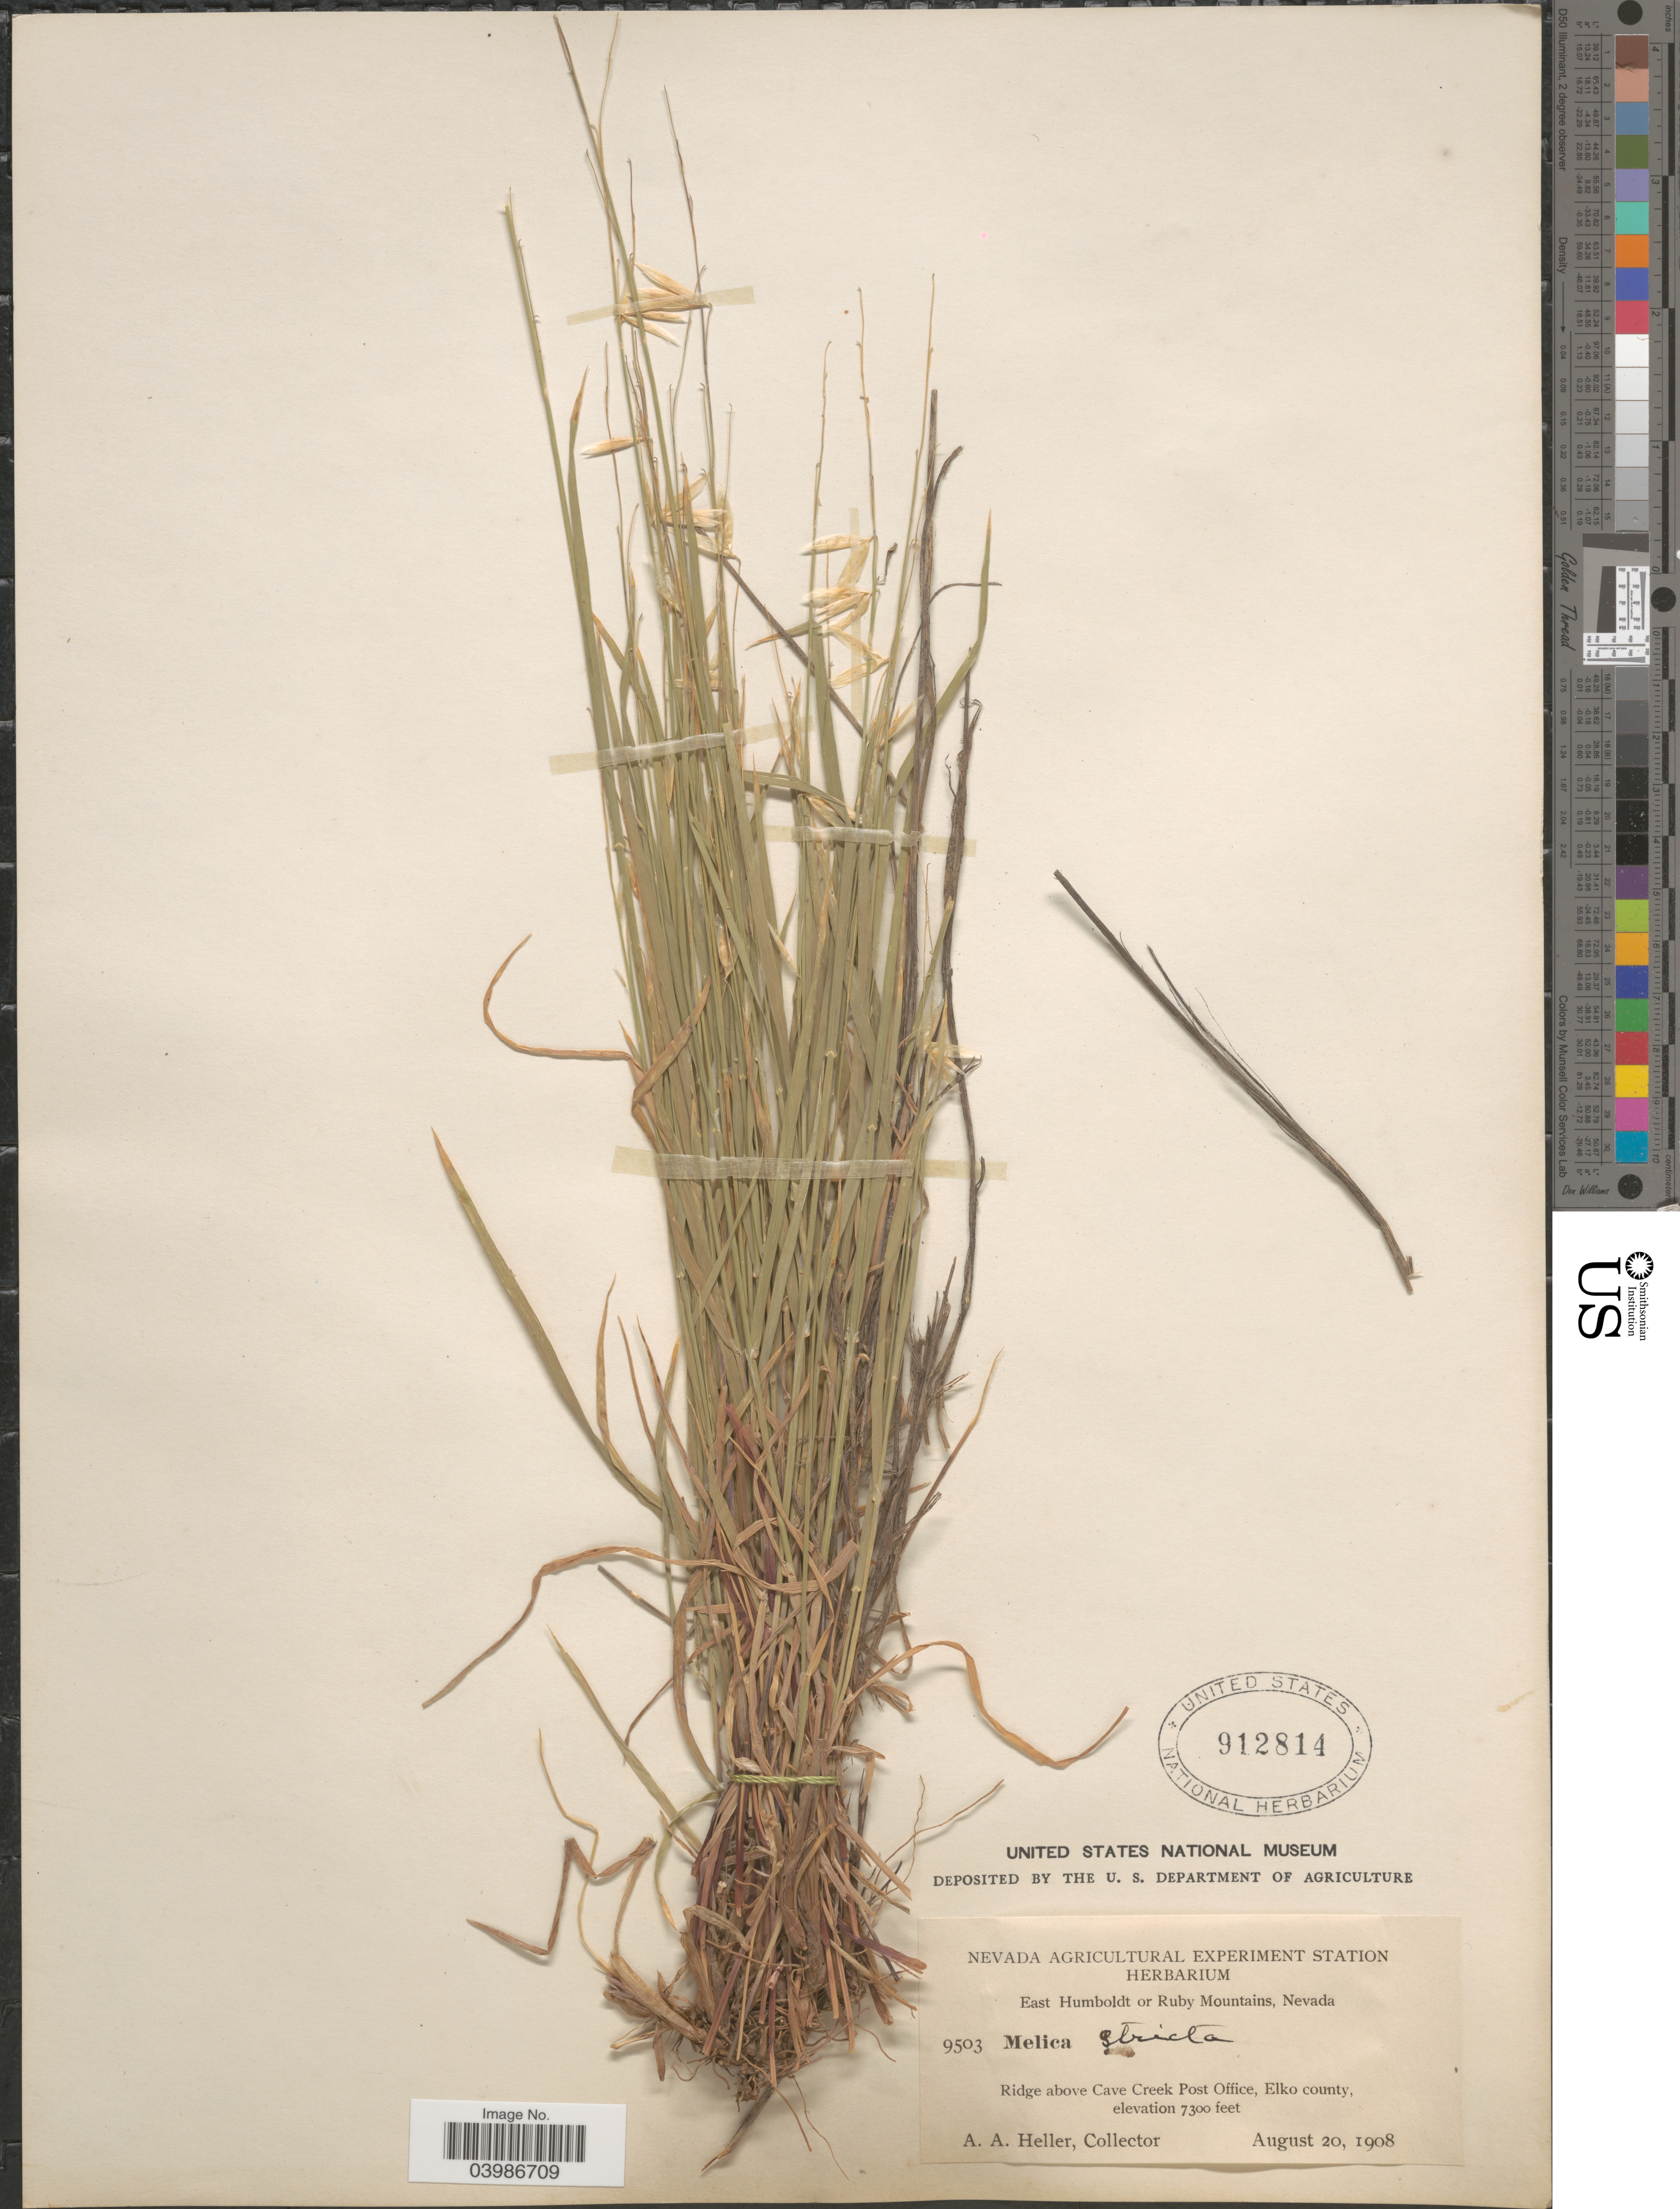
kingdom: Plantae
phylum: Tracheophyta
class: Liliopsida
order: Poales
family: Poaceae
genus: Melica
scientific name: Melica stricta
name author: Bol.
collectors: A. A. Heller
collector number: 9503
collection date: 1908-08-20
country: United States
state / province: Nevada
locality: East Humboldt or Ruby Mountains. Ridge above Cave Creek Post Office, Elko county.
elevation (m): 2225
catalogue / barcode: US 912814